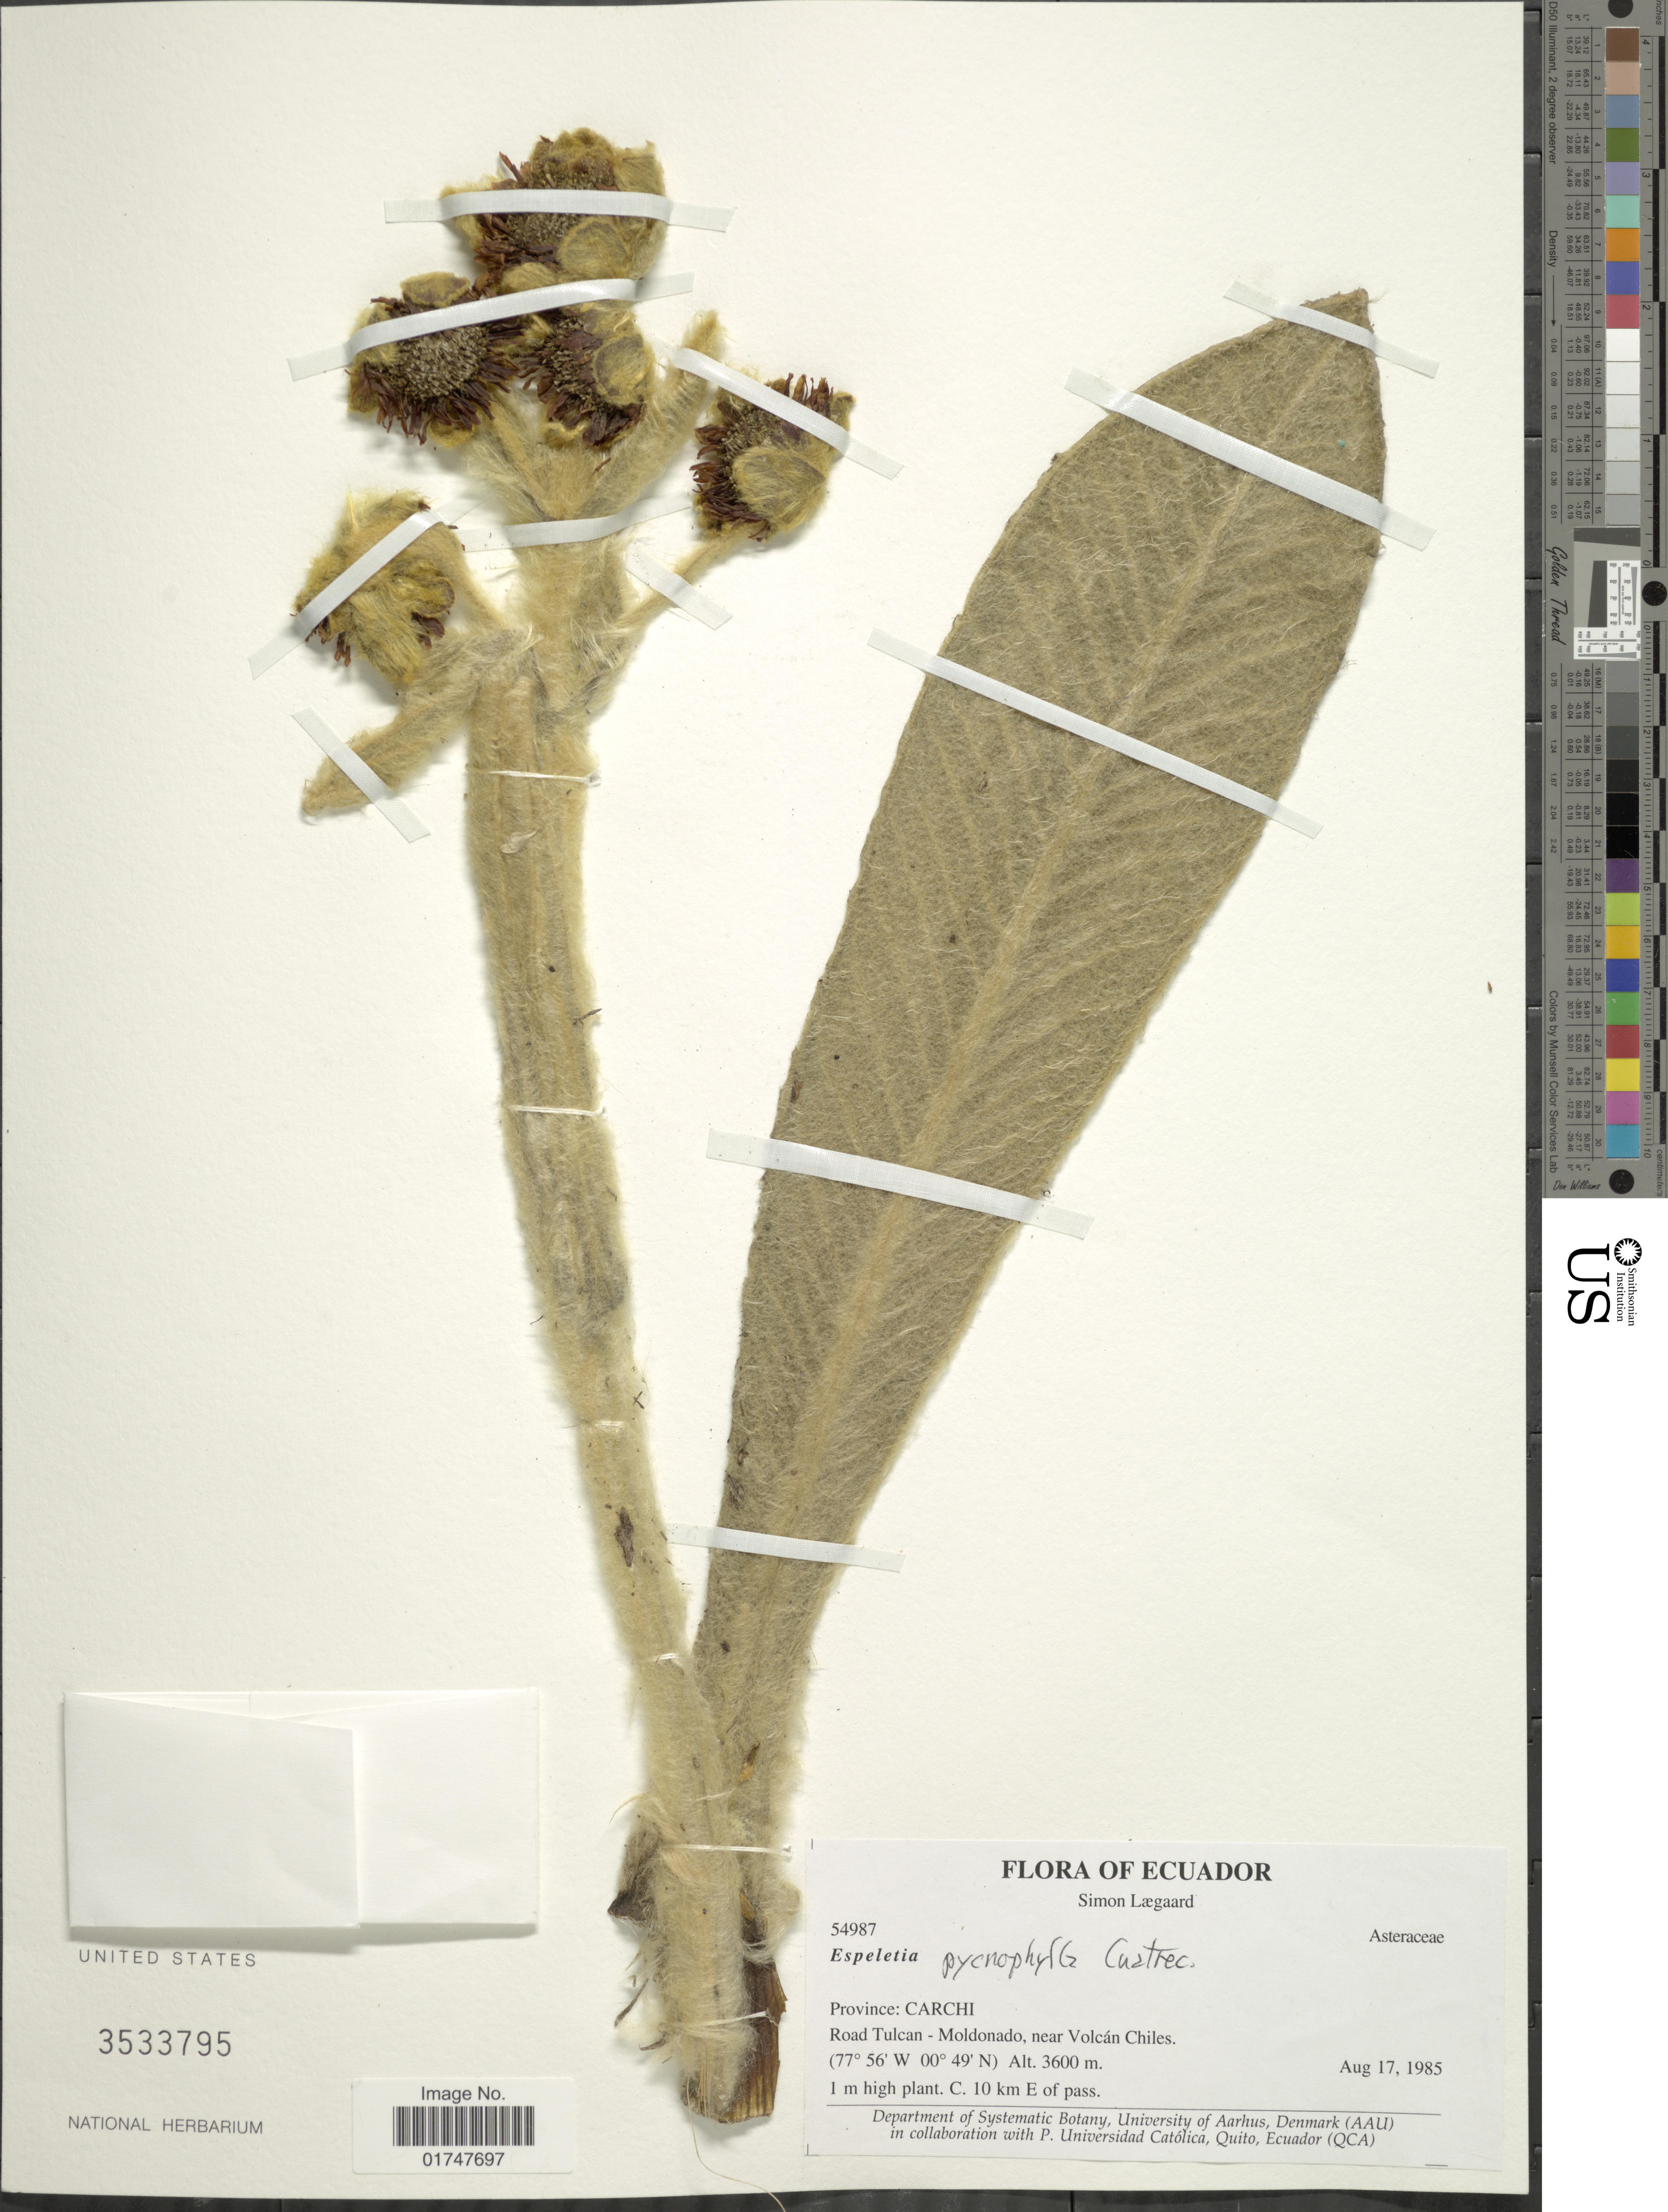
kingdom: Plantae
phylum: Tracheophyta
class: Magnoliopsida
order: Asterales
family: Asteraceae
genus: Espeletia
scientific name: Espeletia pycnophylla subsp. angelensis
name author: Cuatrec.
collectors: S. Lægaard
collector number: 54987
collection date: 1985-08-17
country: Ecuador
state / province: Carchi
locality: Road Tulcan - Moldonaldo, near Volcán Chiles. C. 10 km E of pass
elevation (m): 3600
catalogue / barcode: US 3533795